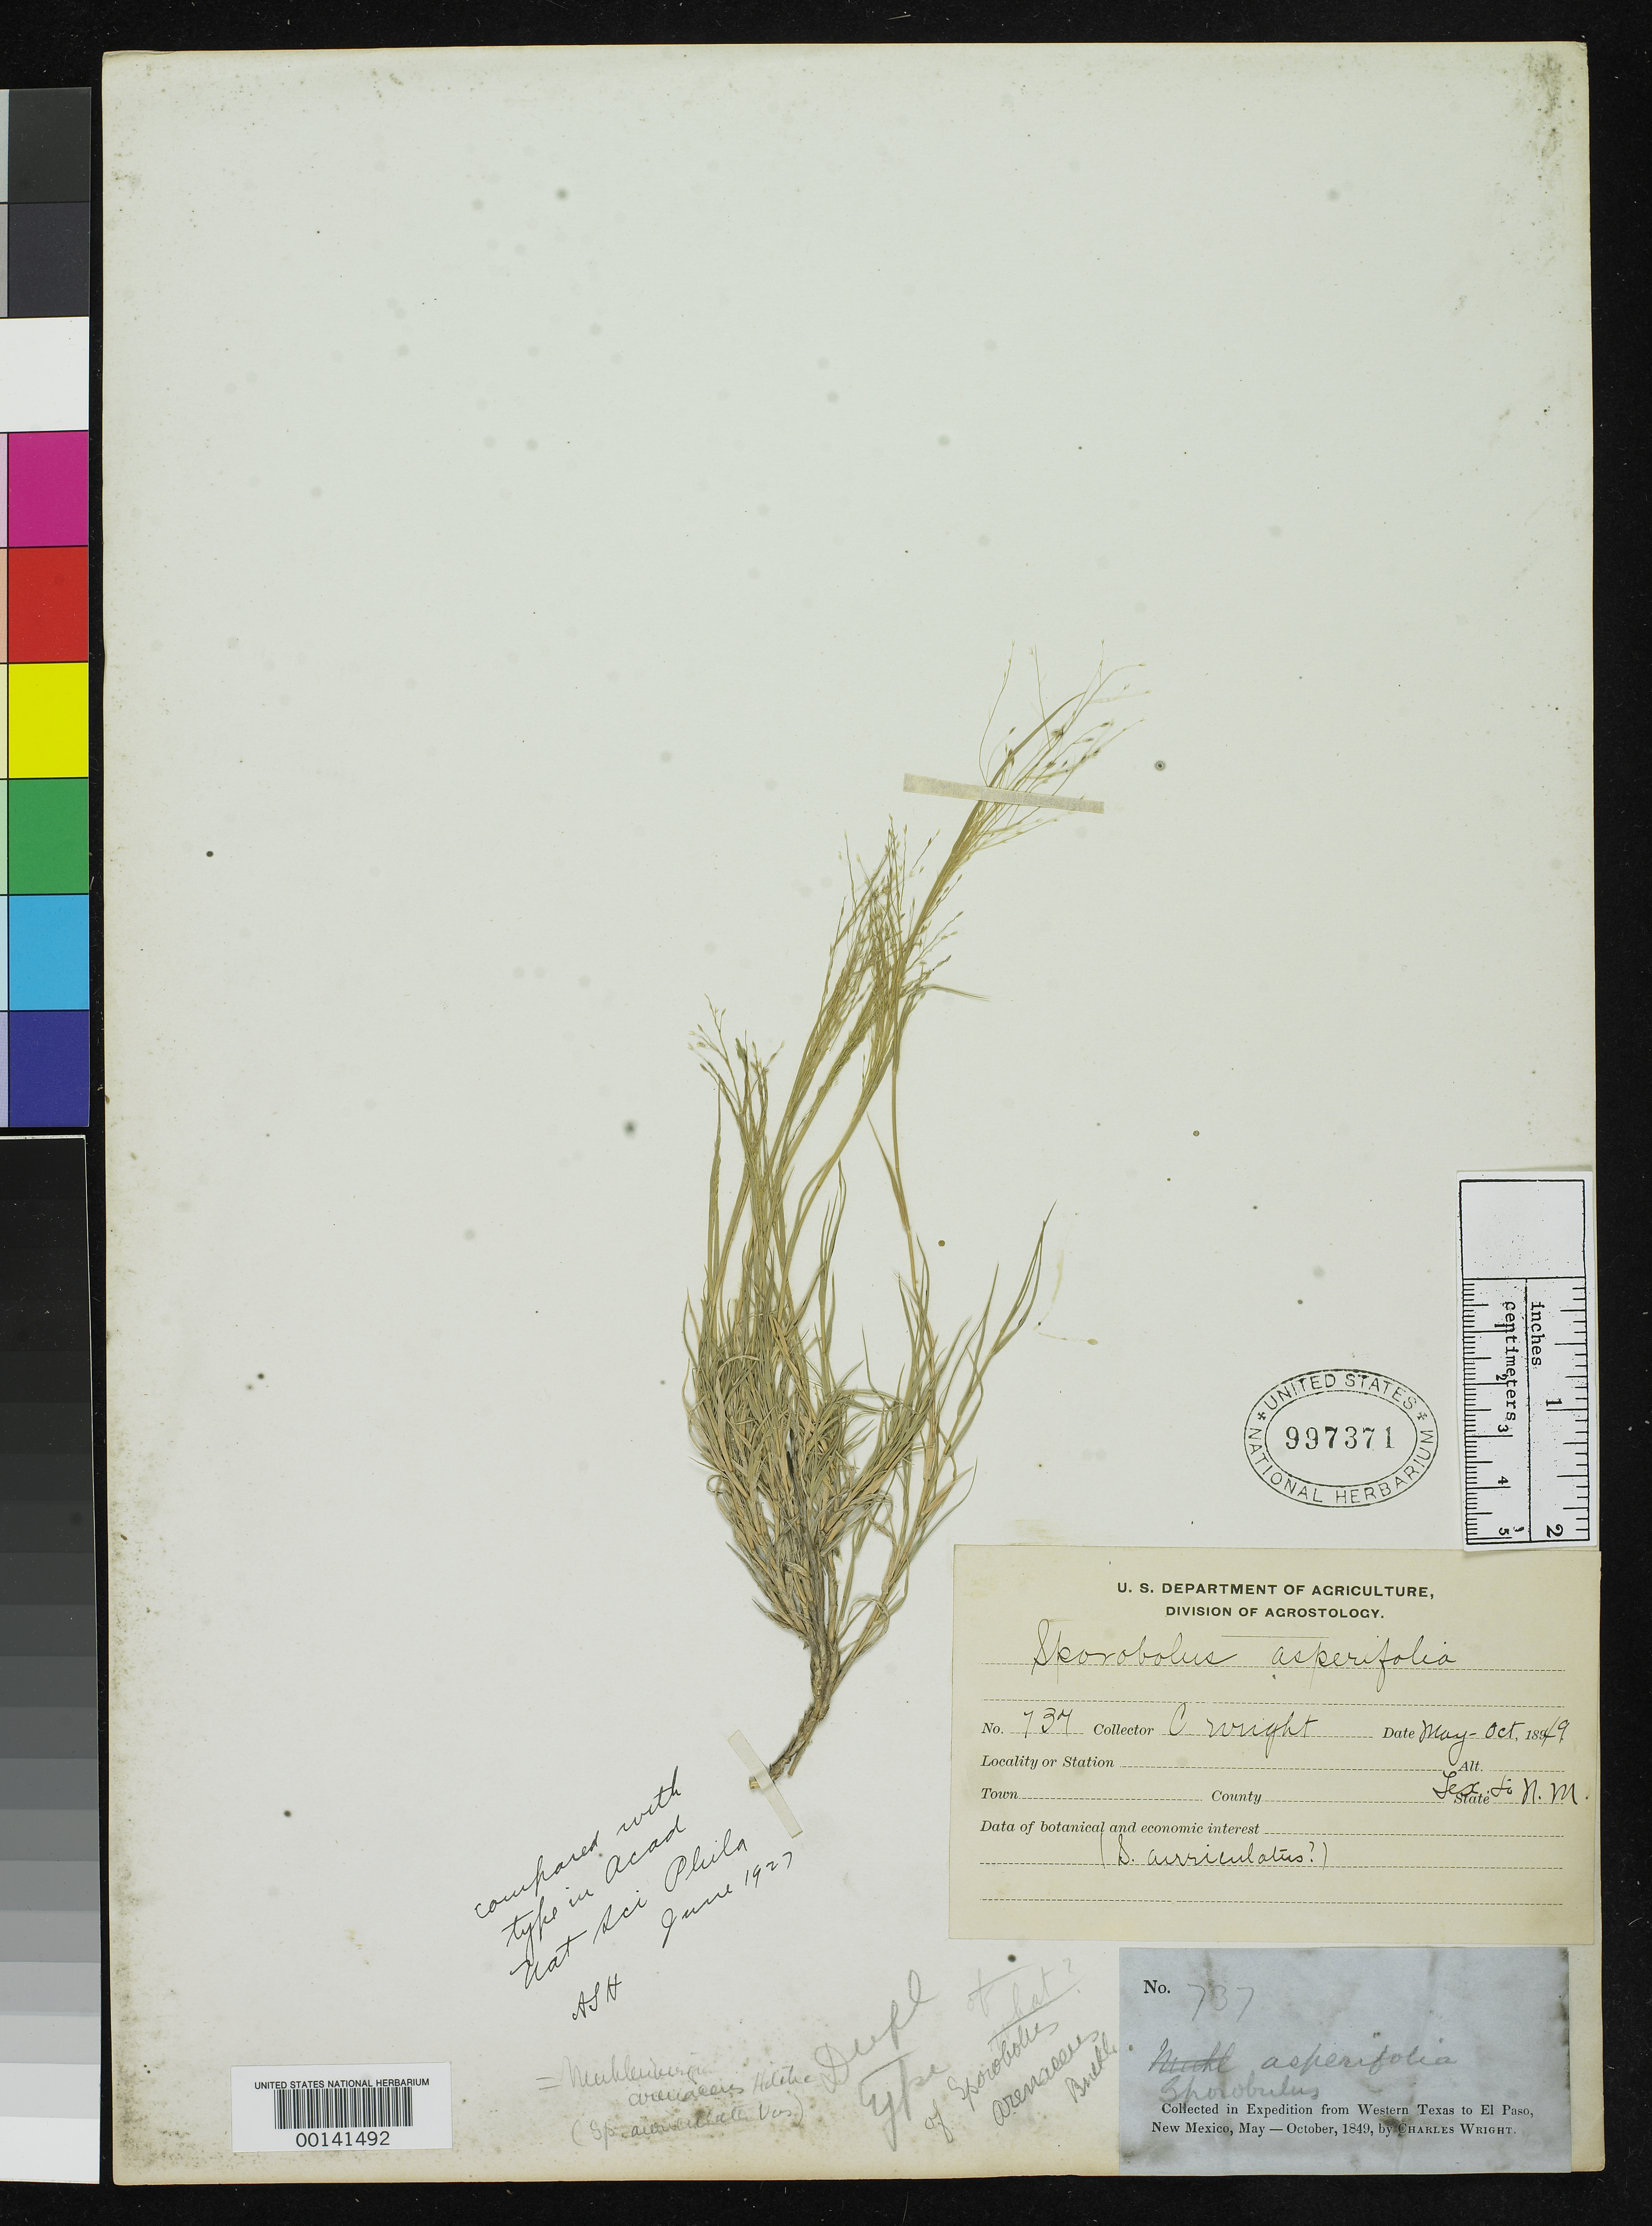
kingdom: Plantae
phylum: Tracheophyta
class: Liliopsida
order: Poales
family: Poaceae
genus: Sporobolus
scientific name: Sporobolus auriculatus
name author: Vasey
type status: Syntype; Type Number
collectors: C. Wright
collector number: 737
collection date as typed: May 1849 to -- Oct 1849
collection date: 1849-05/1849-10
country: United States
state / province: New Mexico / Texas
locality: W Texas to El Paso, New Mexico.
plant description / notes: Type number of Sporobolus arenaceus Buckley, but apparently not a type of that name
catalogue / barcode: US 997371